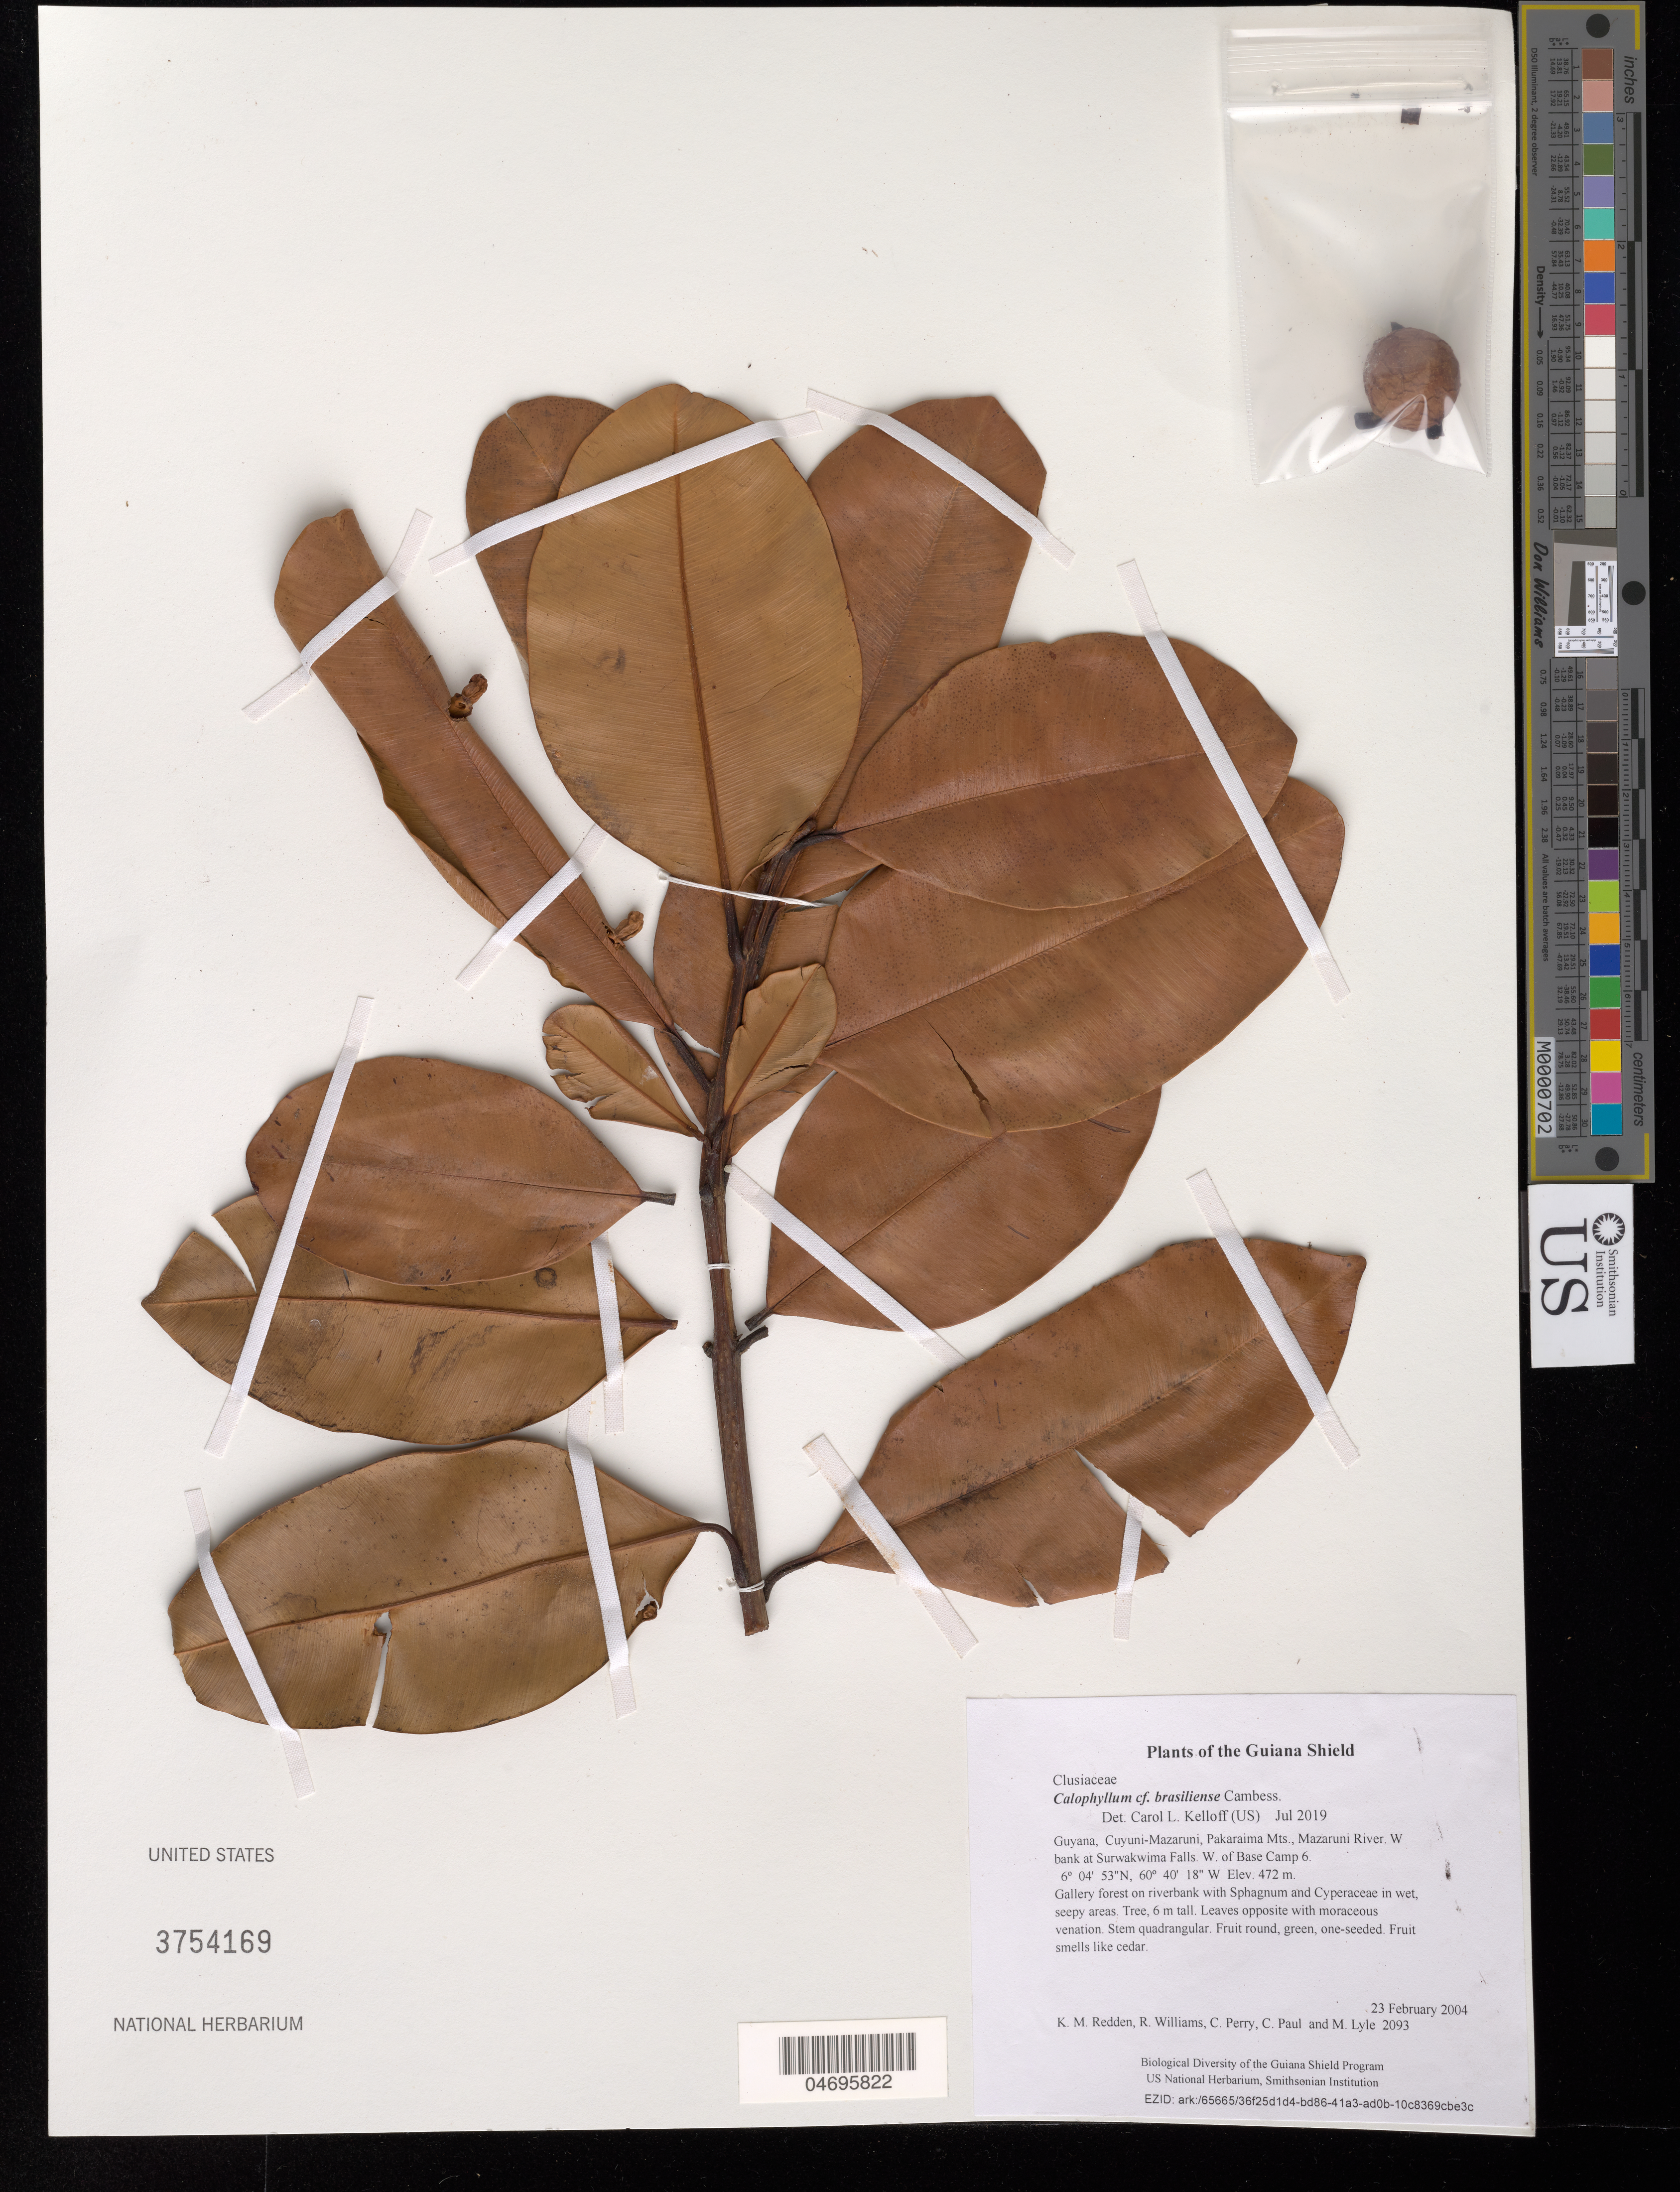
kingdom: Plantae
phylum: Tracheophyta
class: Magnoliopsida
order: Malpighiales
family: Calophyllaceae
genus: Calophyllum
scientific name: Calophyllum brasiliense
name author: Cambess.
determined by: Kelloff, Carol L., (US), Smithsonian Institution - National Museum of Natural History (UNITED STATES)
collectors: K. M. Redden, R. Williams, C. Perry, C. Paul & M. Lyle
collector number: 2093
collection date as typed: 23 February 2004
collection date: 2004-02-23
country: Guyana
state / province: Cuyuni-Mazaruni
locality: Pakaraima Mts., Mazaruni River. W bank at Surwakwima Falls. W. of Base Camp 6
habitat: Gallery forest on riverbank with Sphagnum and Cyperaceae in wet, seepy areas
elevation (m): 472